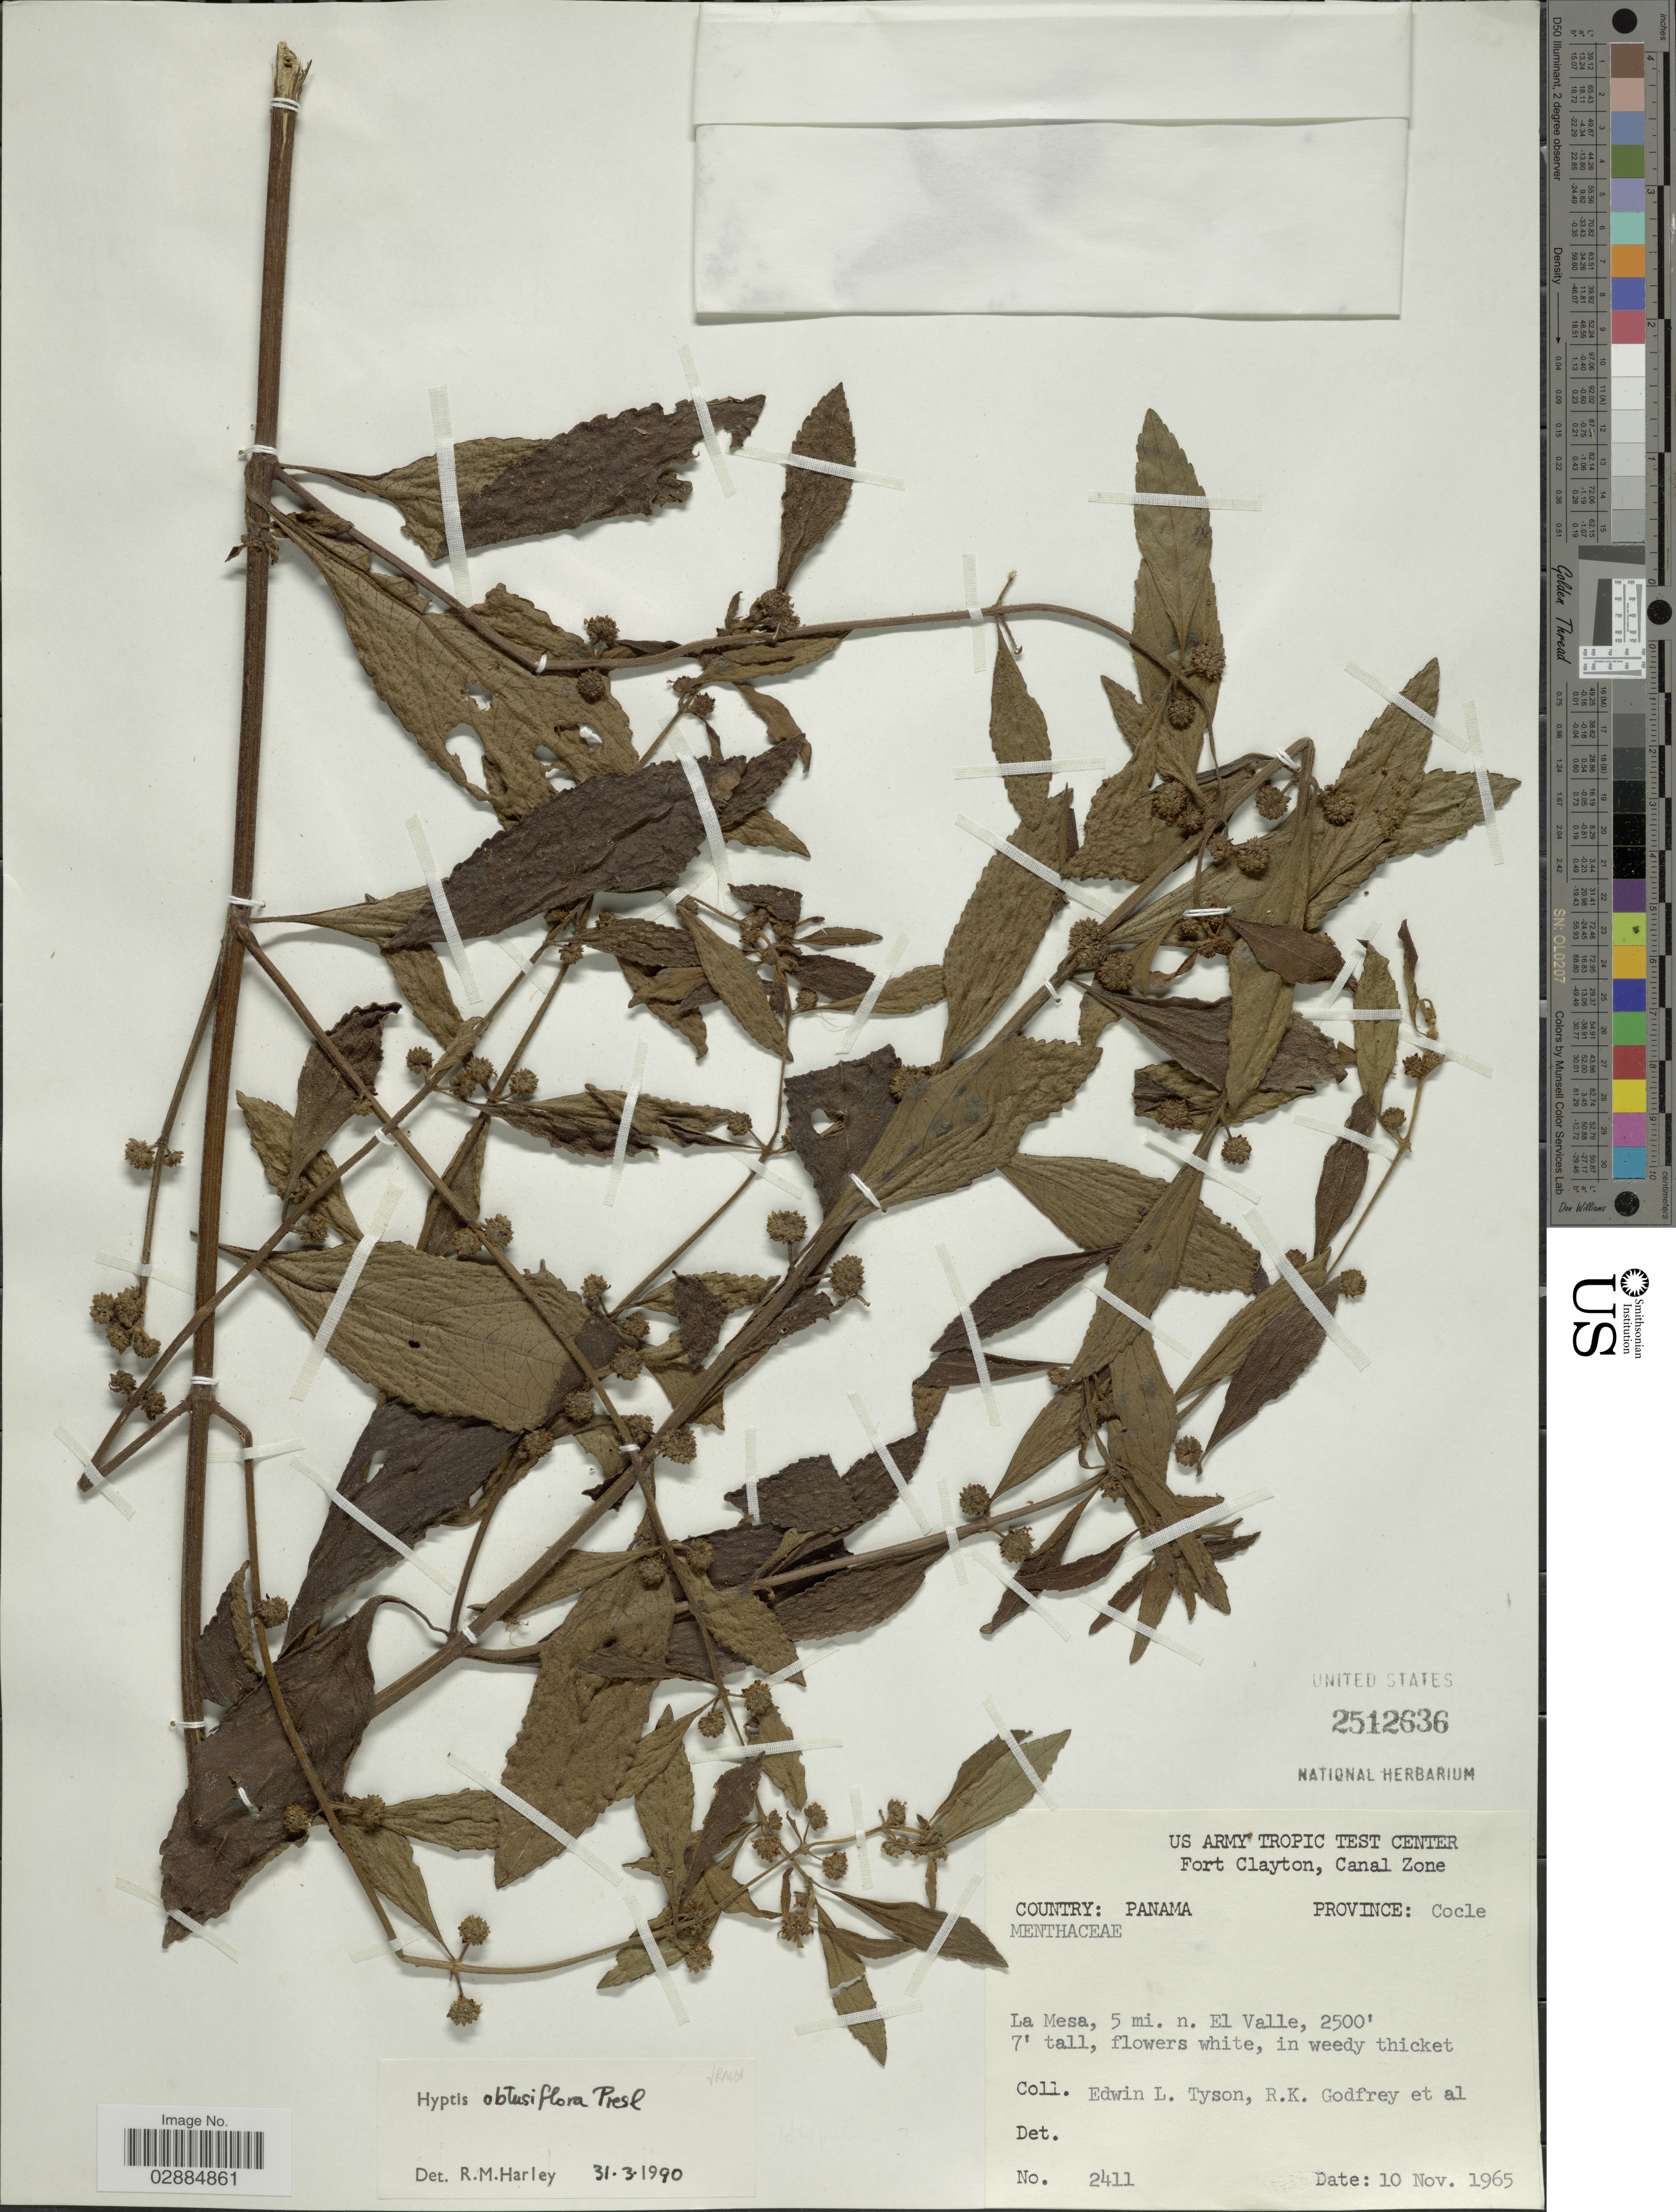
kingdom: Plantae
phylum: Tracheophyta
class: Magnoliopsida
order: Lamiales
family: Lamiaceae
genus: Hyptis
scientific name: Hyptis obtusiflora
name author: C. Presl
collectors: E. L. Tyson, R. K. Godfrey & et al.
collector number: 2411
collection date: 1965-11-10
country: Panama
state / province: Colón / Panamá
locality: Fort Clayton, Canal Zone, La Mesa, 5 mi. n. El Valle.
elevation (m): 762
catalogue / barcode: US 2512636